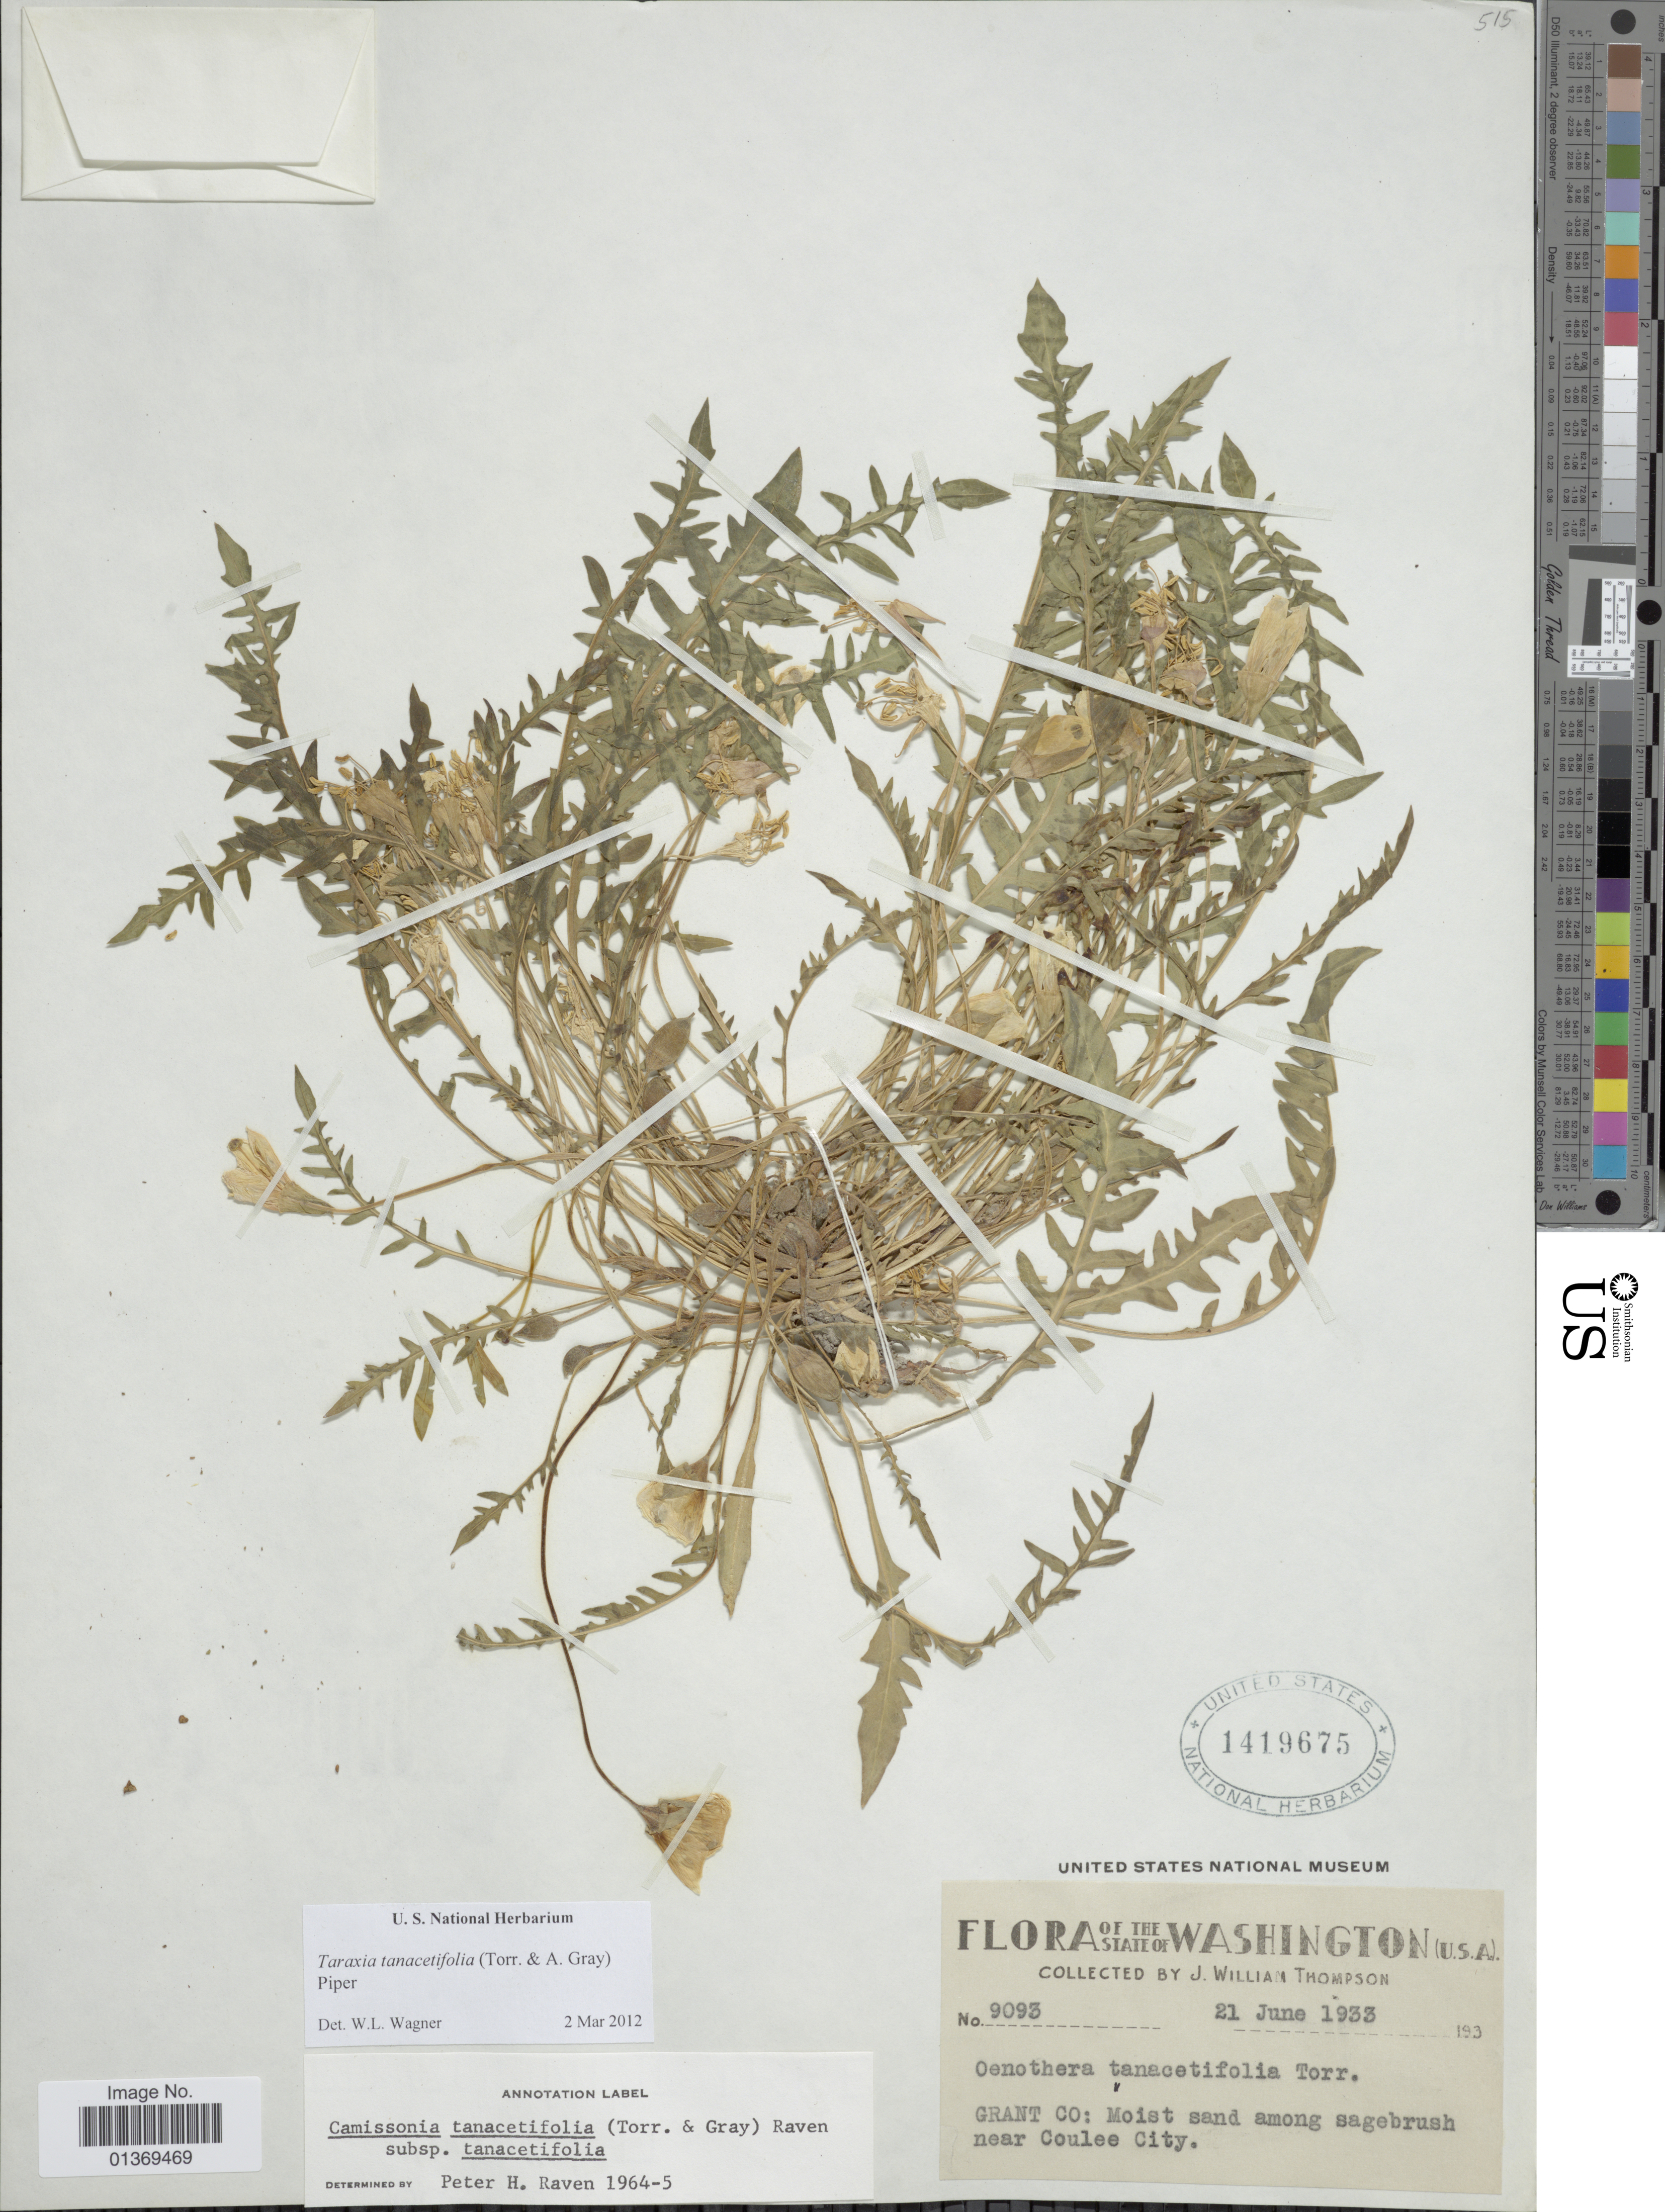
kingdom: Plantae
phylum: Tracheophyta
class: Magnoliopsida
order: Myrtales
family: Onagraceae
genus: Taraxia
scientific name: Taraxia tanacetifolia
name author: (Torr. & A. Gray) Piper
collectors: J. W. Thompson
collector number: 9093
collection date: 1933-06-21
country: United States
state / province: Washington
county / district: Grant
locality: Grant Co: Moist sand among sagebrush near Coulee City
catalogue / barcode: US 1419675